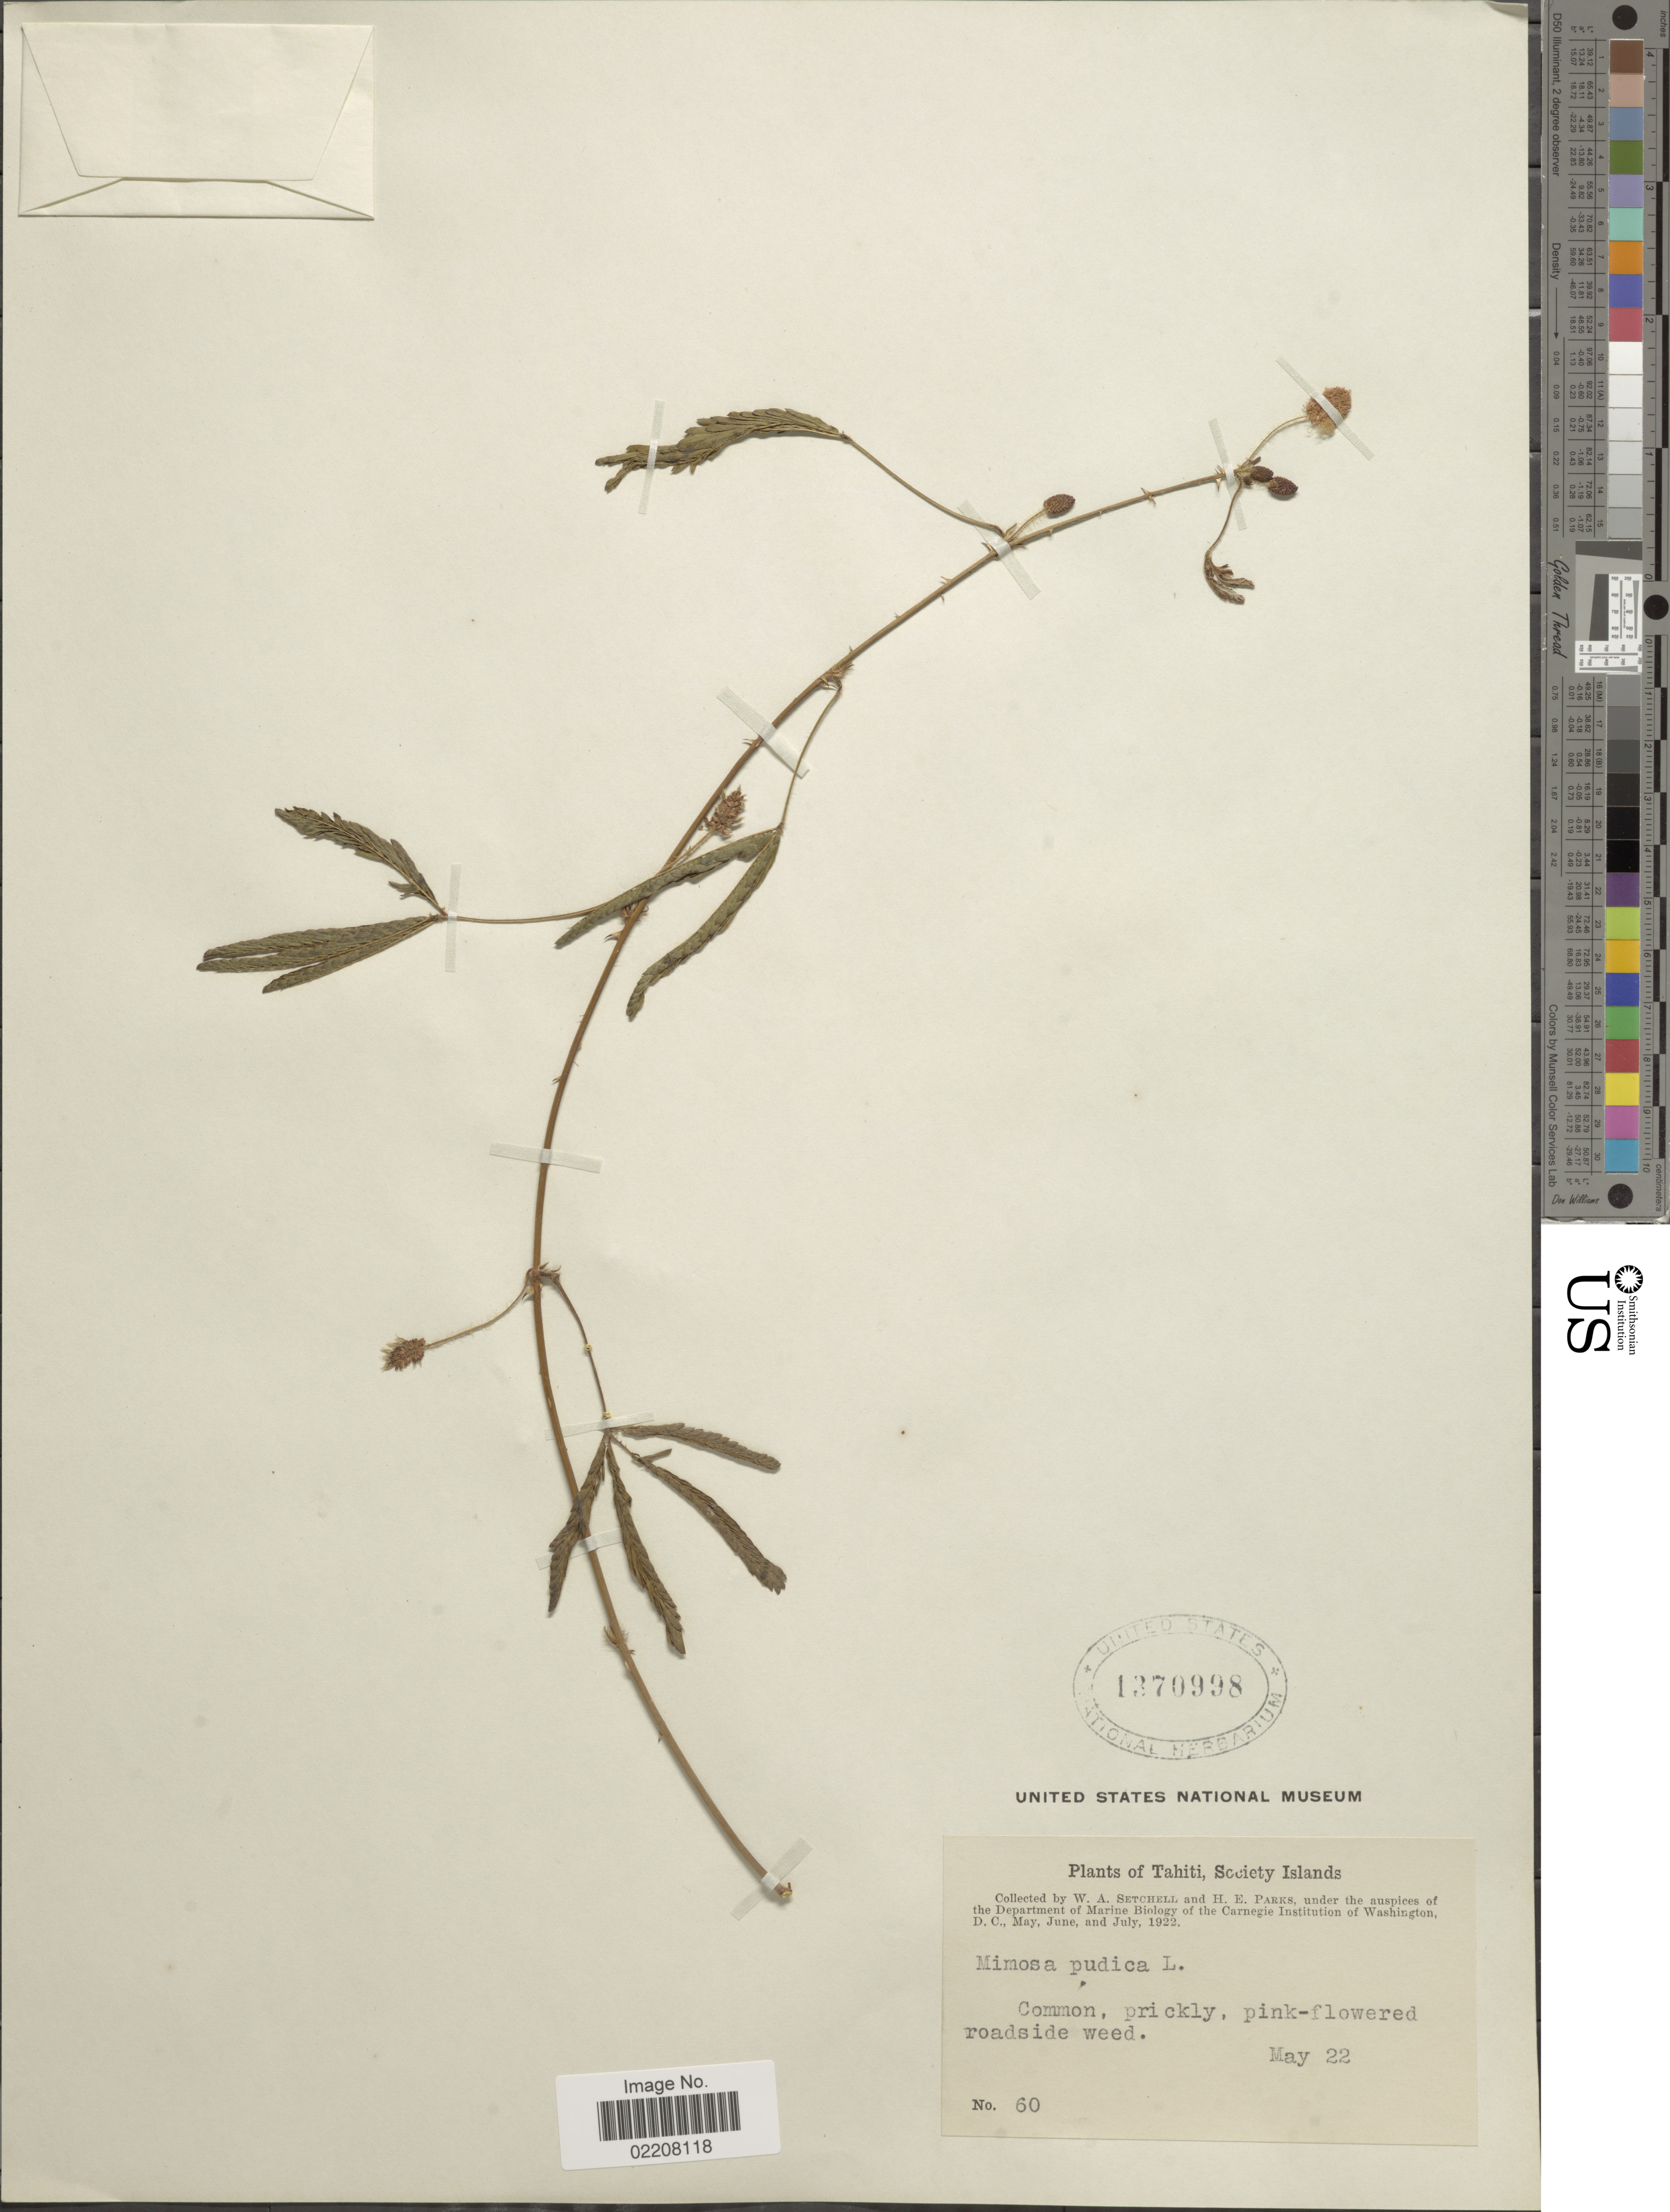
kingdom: Plantae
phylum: Tracheophyta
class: Magnoliopsida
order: Fabales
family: Fabaceae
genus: Mimosa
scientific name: Mimosa pudica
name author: L.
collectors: W. Setchell & H. E. Parks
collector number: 60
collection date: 1922-05-22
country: French Polynesia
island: Tahiti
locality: Tahiti, Society Islands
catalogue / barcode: US 1370998